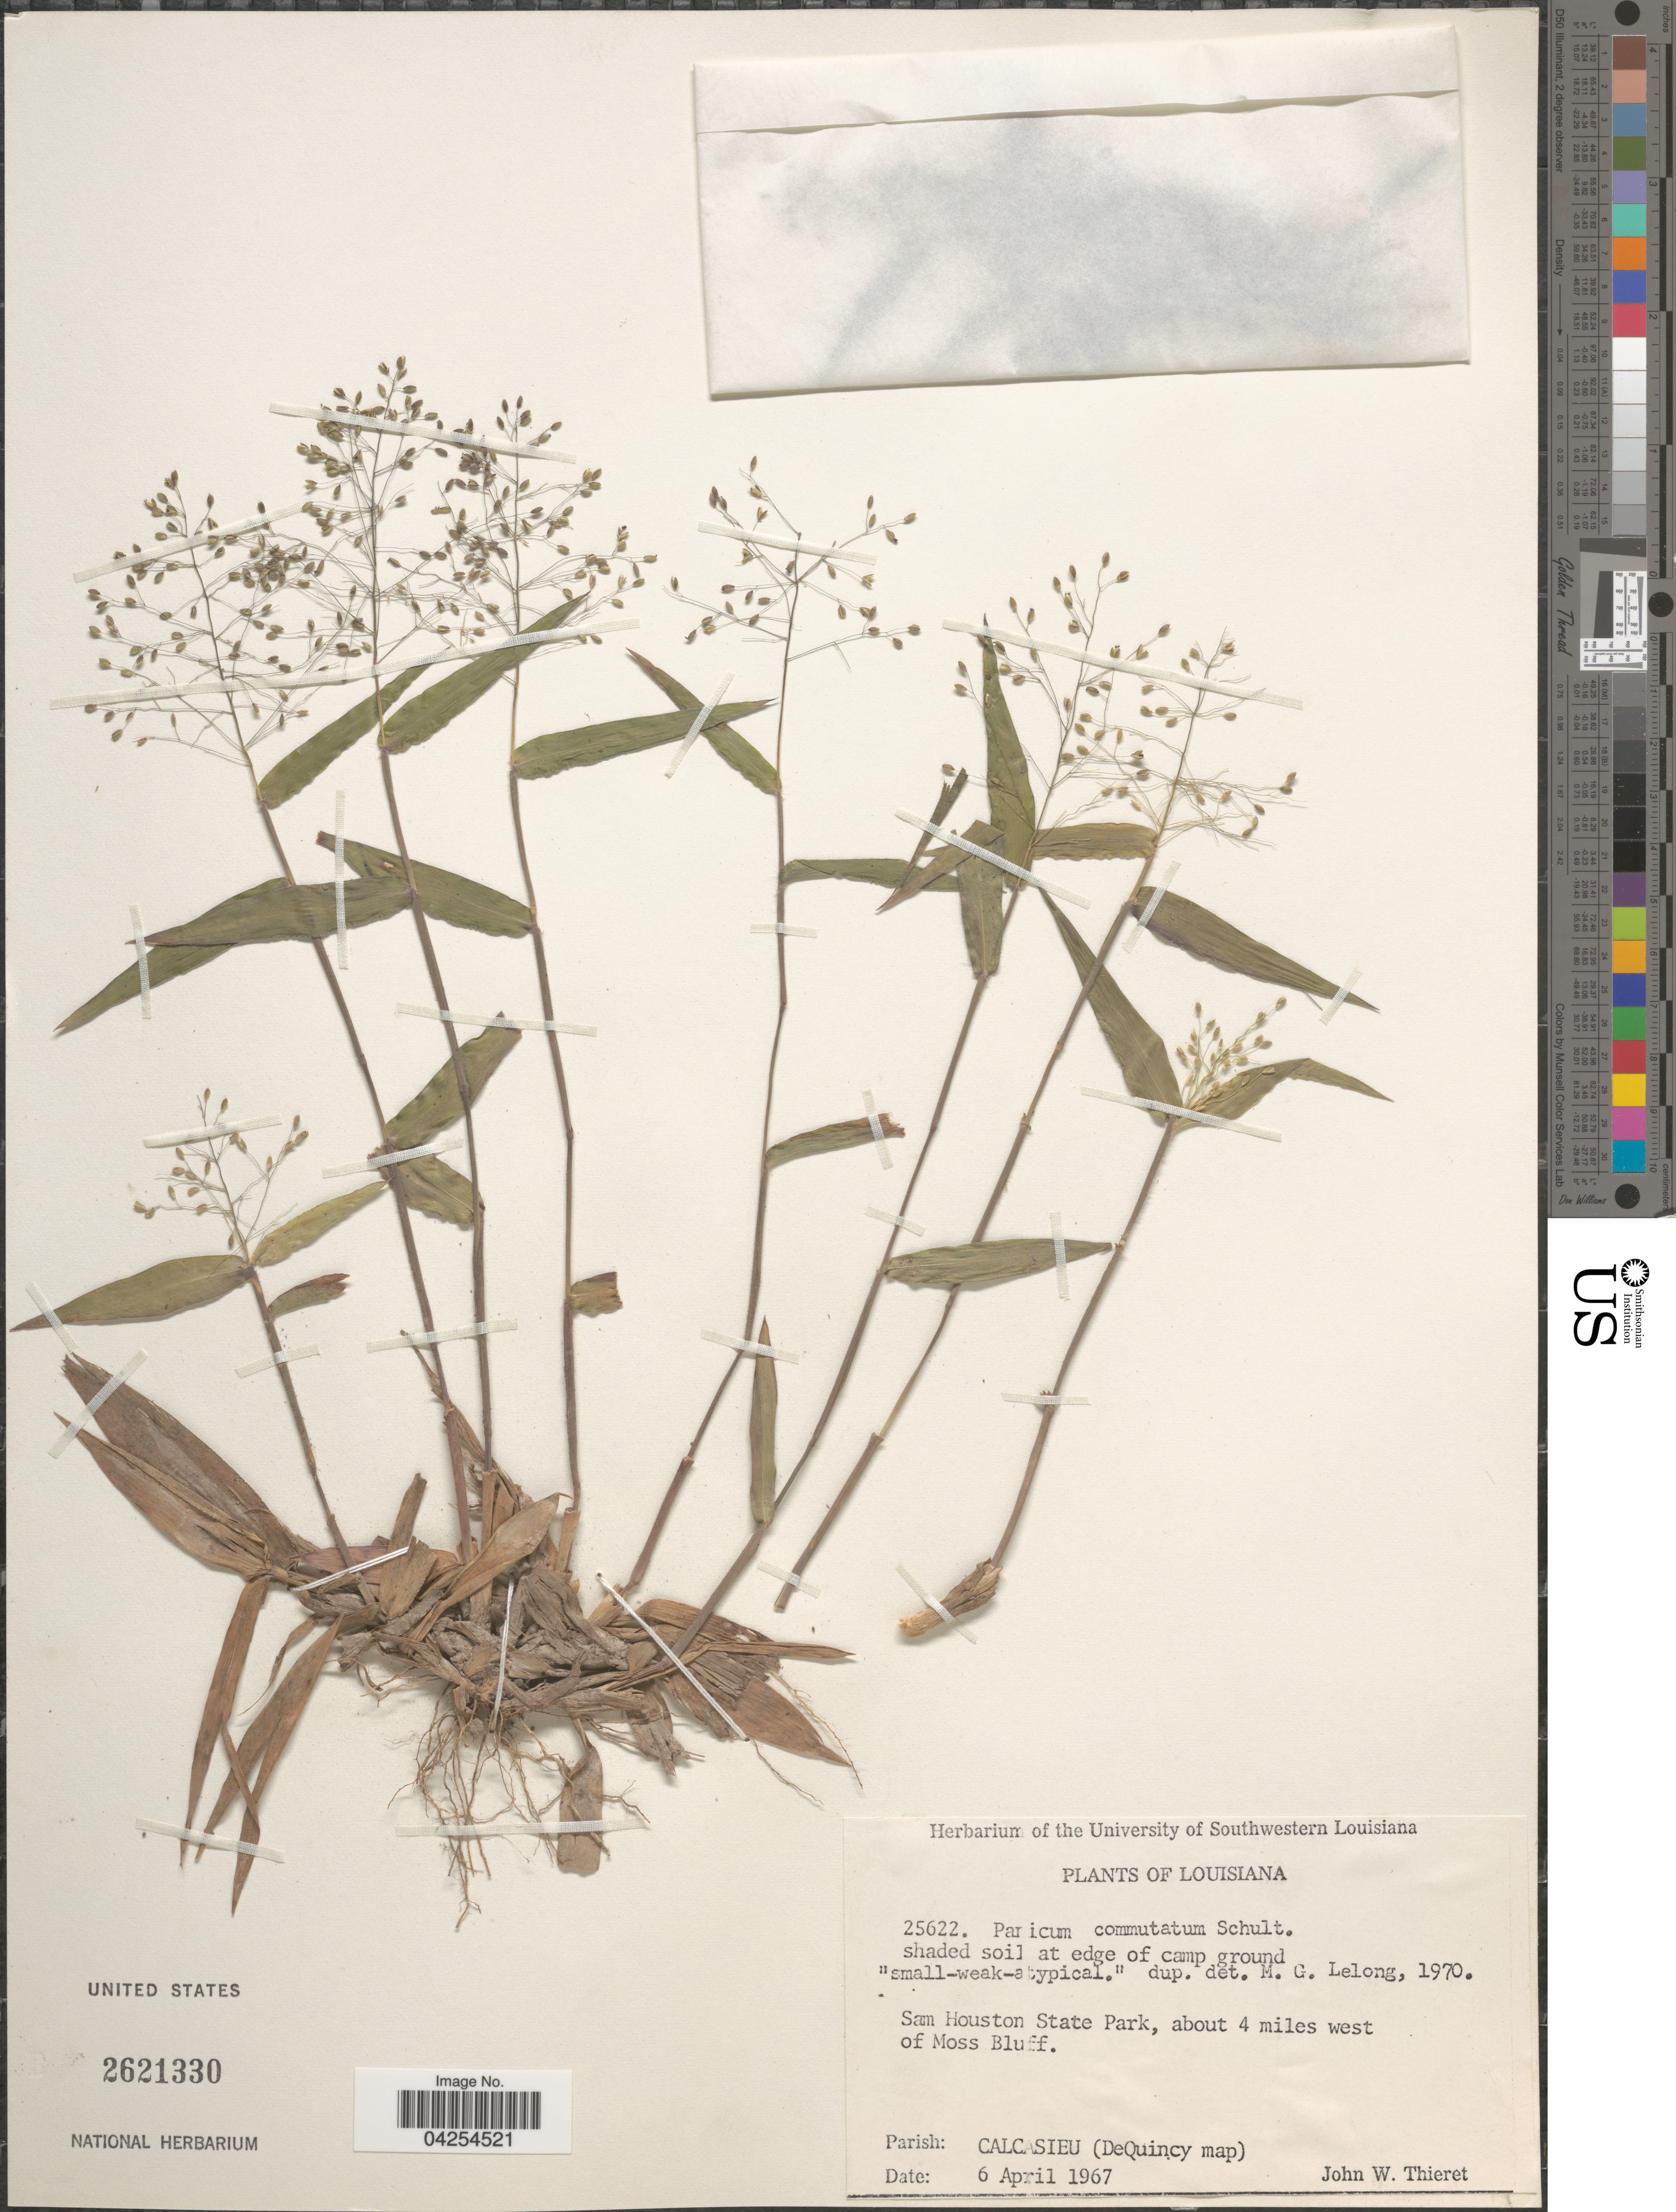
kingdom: Plantae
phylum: Tracheophyta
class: Liliopsida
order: Poales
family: Poaceae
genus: Dichanthelium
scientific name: Dichanthelium commutatum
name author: (Schult.) Gould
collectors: J. W. Thieret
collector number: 25622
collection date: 1967-04-06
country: United States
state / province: Louisiana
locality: Sam Houston State Park, about 4 miles west of Moss Bluff. Parish: Calcasieu (DeQuincy map).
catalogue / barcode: US 2621330